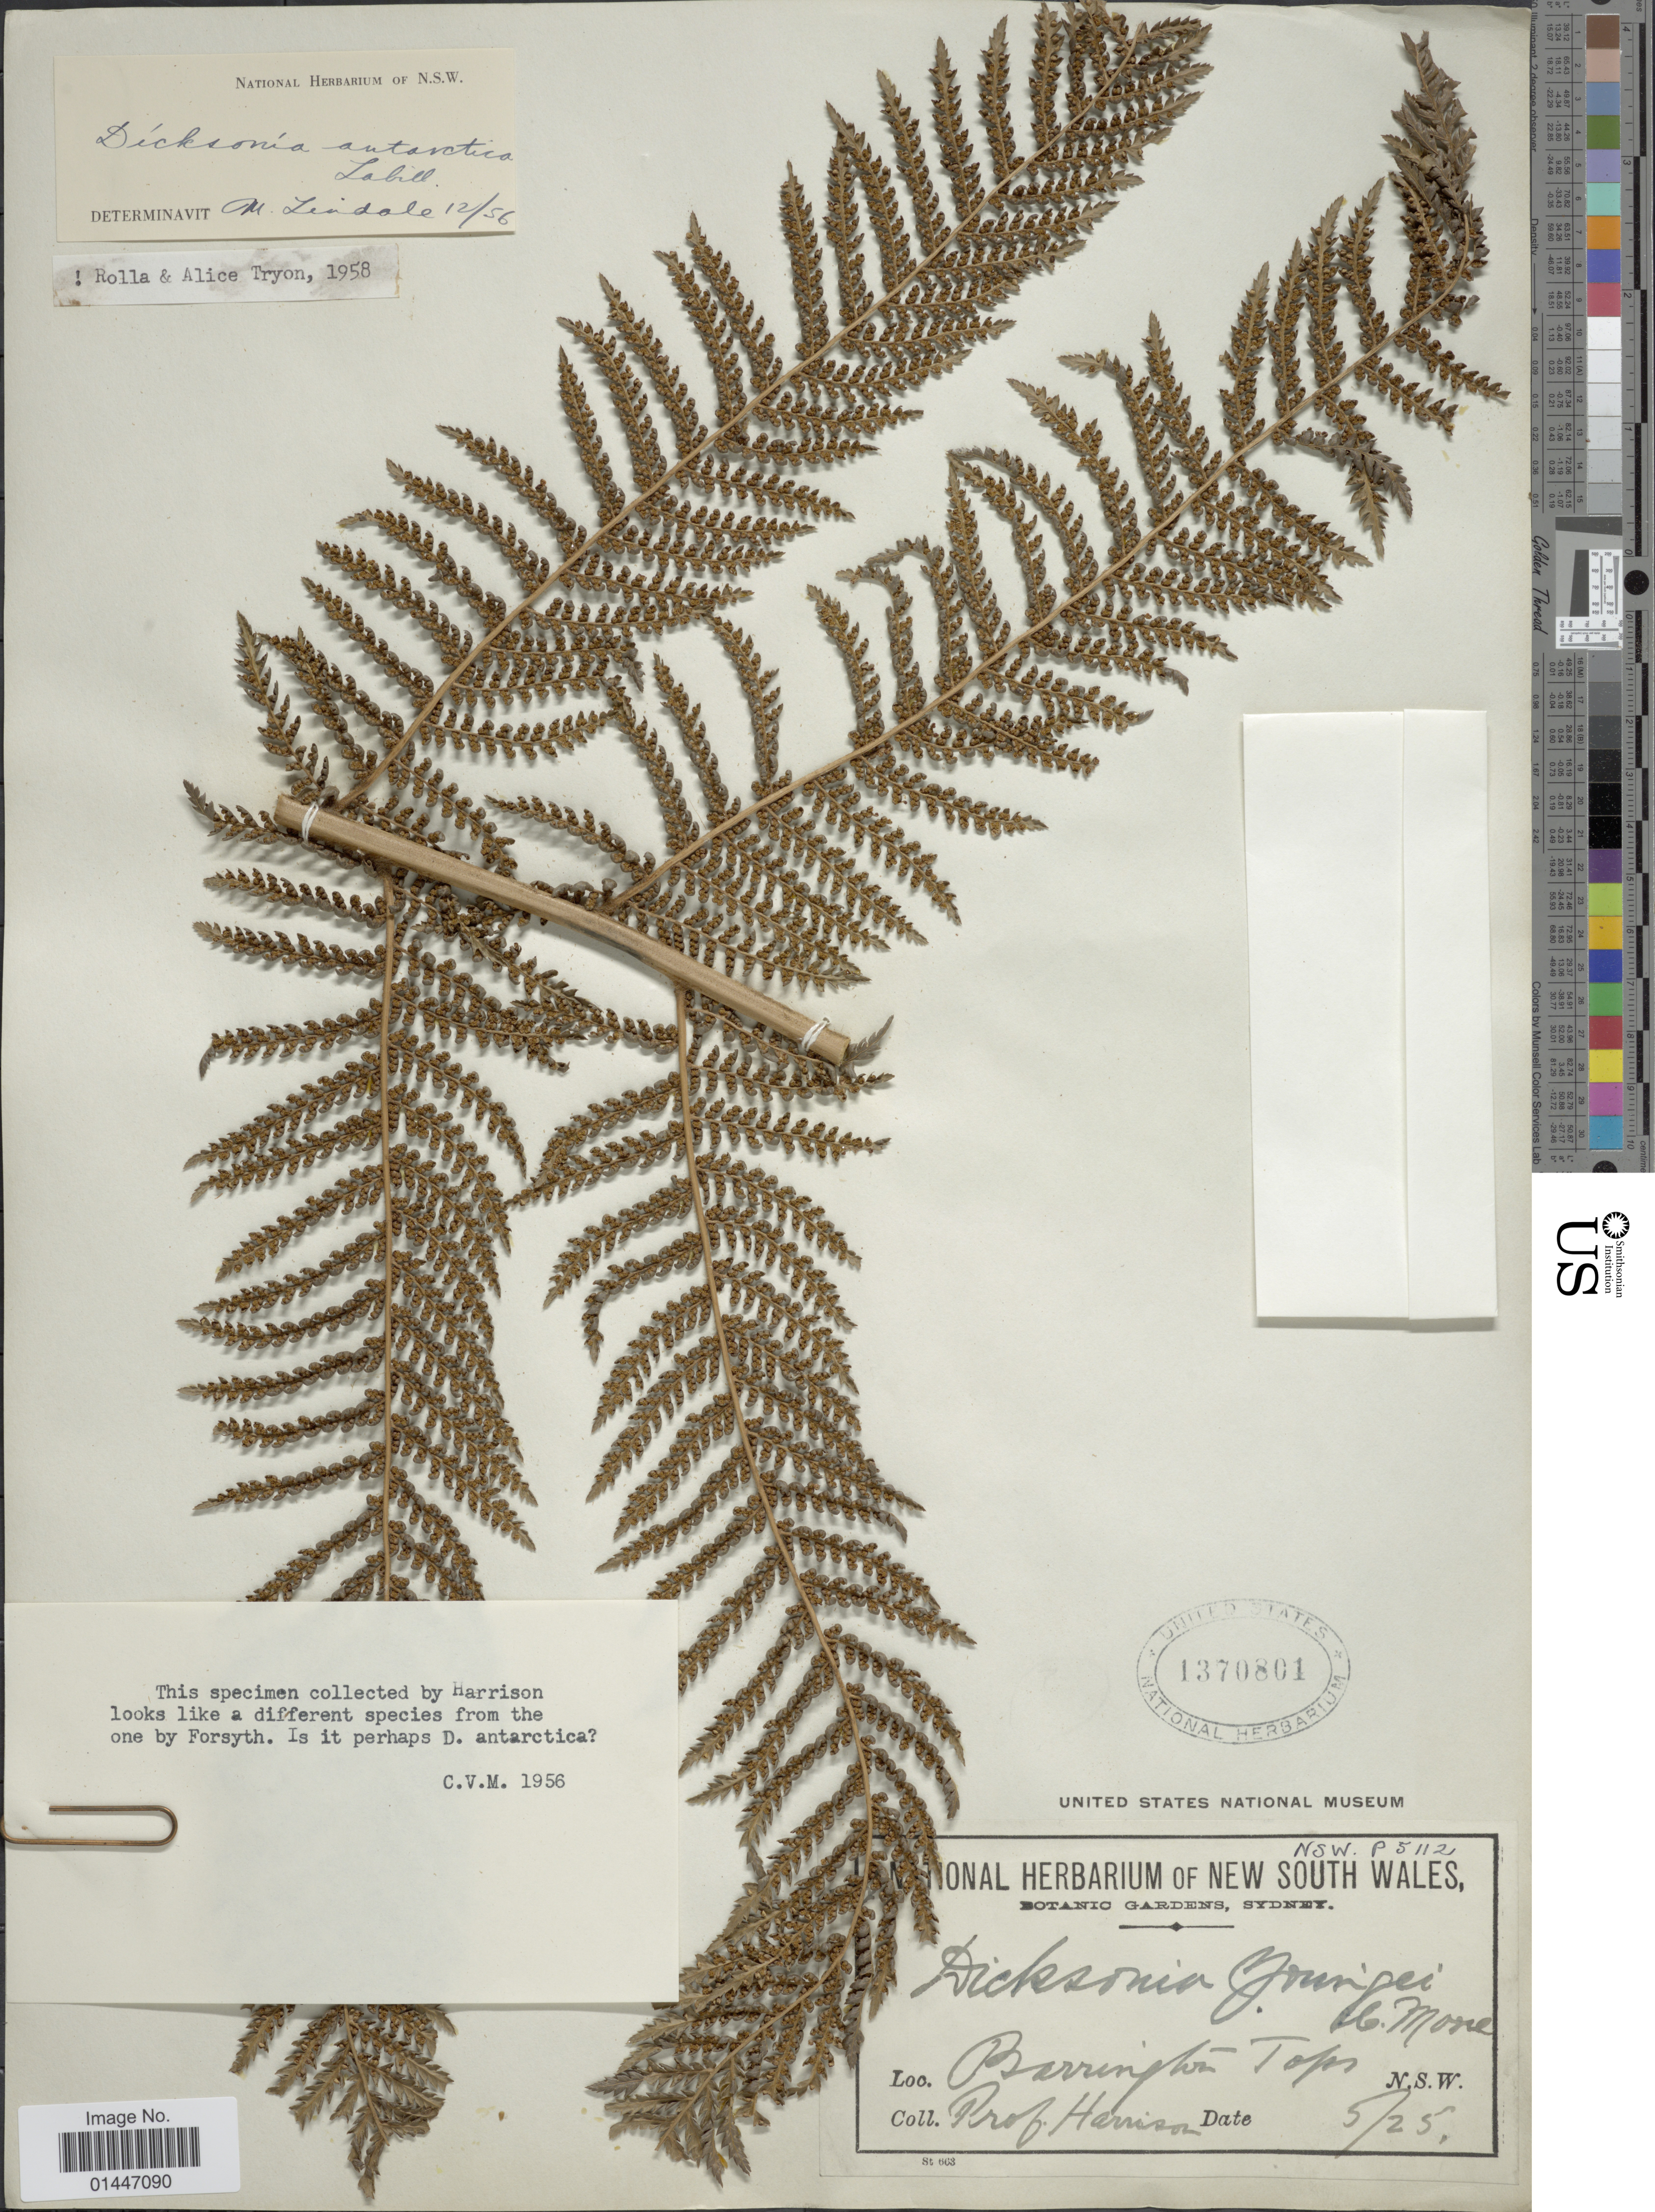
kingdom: Plantae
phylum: Tracheophyta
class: Polypodiopsida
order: Cyatheales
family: Dicksoniaceae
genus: Dicksonia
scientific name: Dicksonia antarctica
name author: Labill.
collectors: Harrison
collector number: NSW P5112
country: Australia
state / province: New South Wales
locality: Barrington - Tops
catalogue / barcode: US 1370801